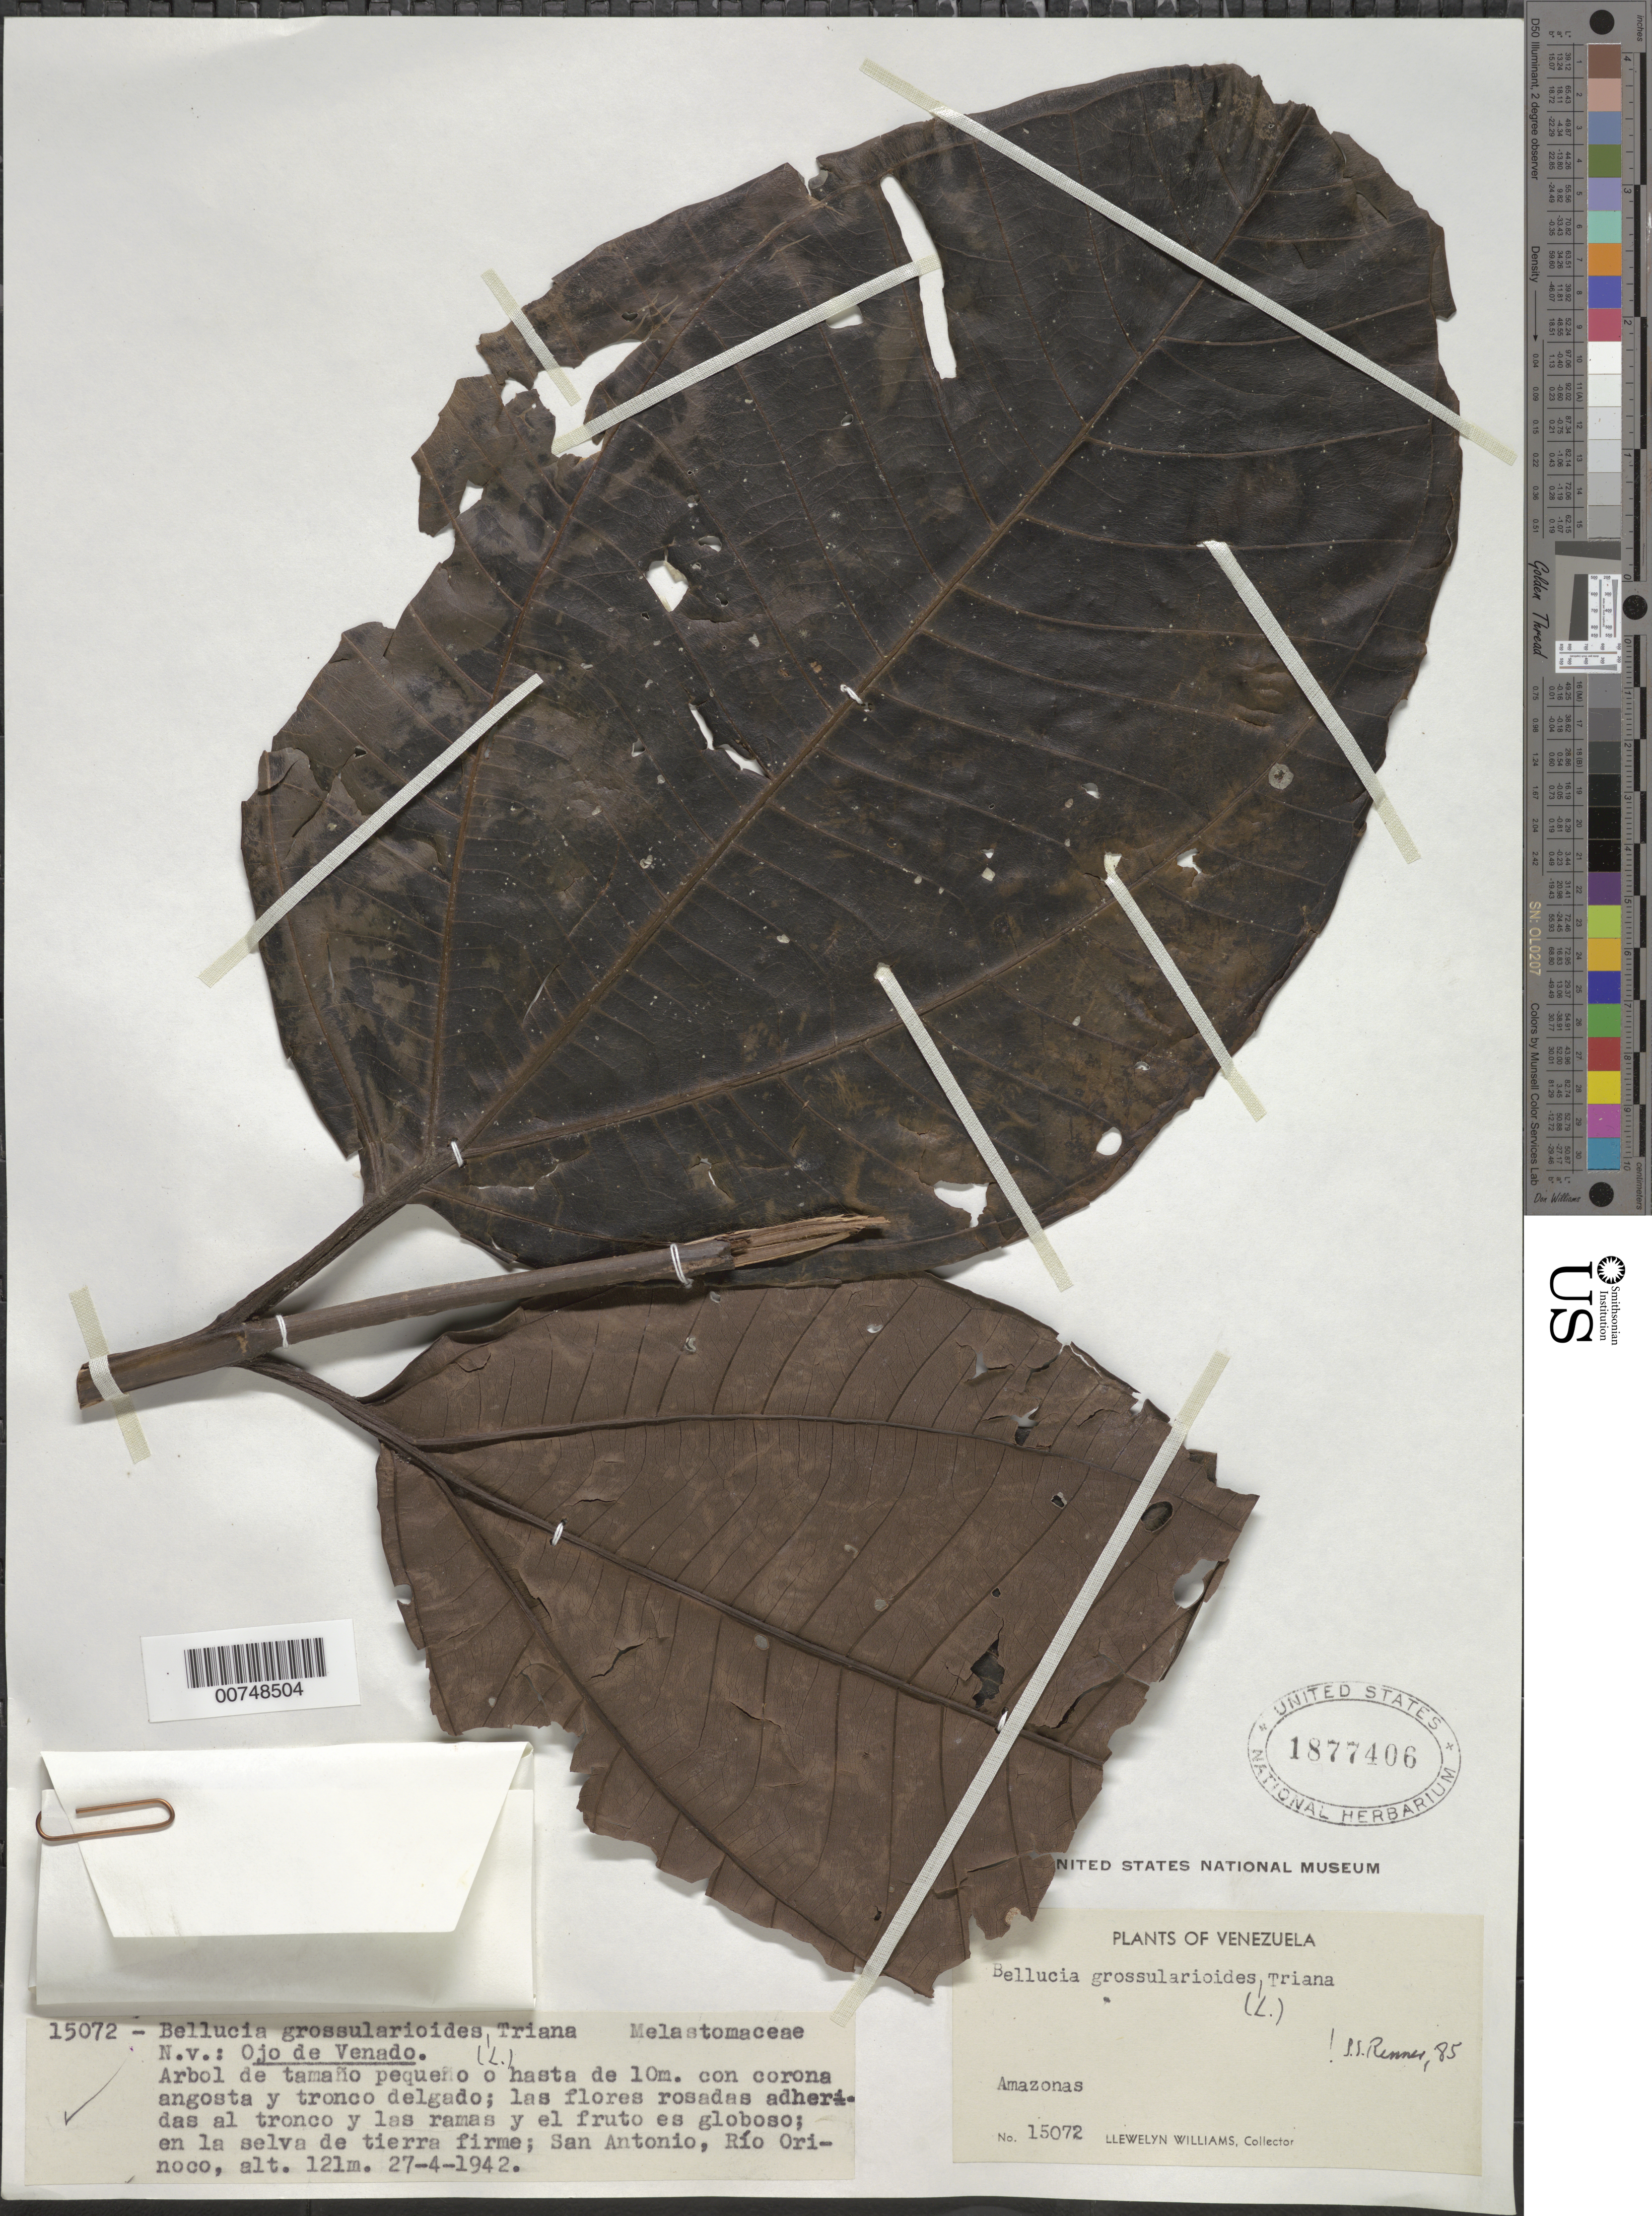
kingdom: Plantae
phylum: Tracheophyta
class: Magnoliopsida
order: Myrtales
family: Melastomataceae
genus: Bellucia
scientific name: Bellucia grossularioides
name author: (L.) Triana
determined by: Renner, --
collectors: Ll. Williams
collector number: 15072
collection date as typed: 27-Apr-42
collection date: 1942-04-27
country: Venezuela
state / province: Amazonas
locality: San Antonio, Río Orinoco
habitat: Selva de tierra firme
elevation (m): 121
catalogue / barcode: US 1877406